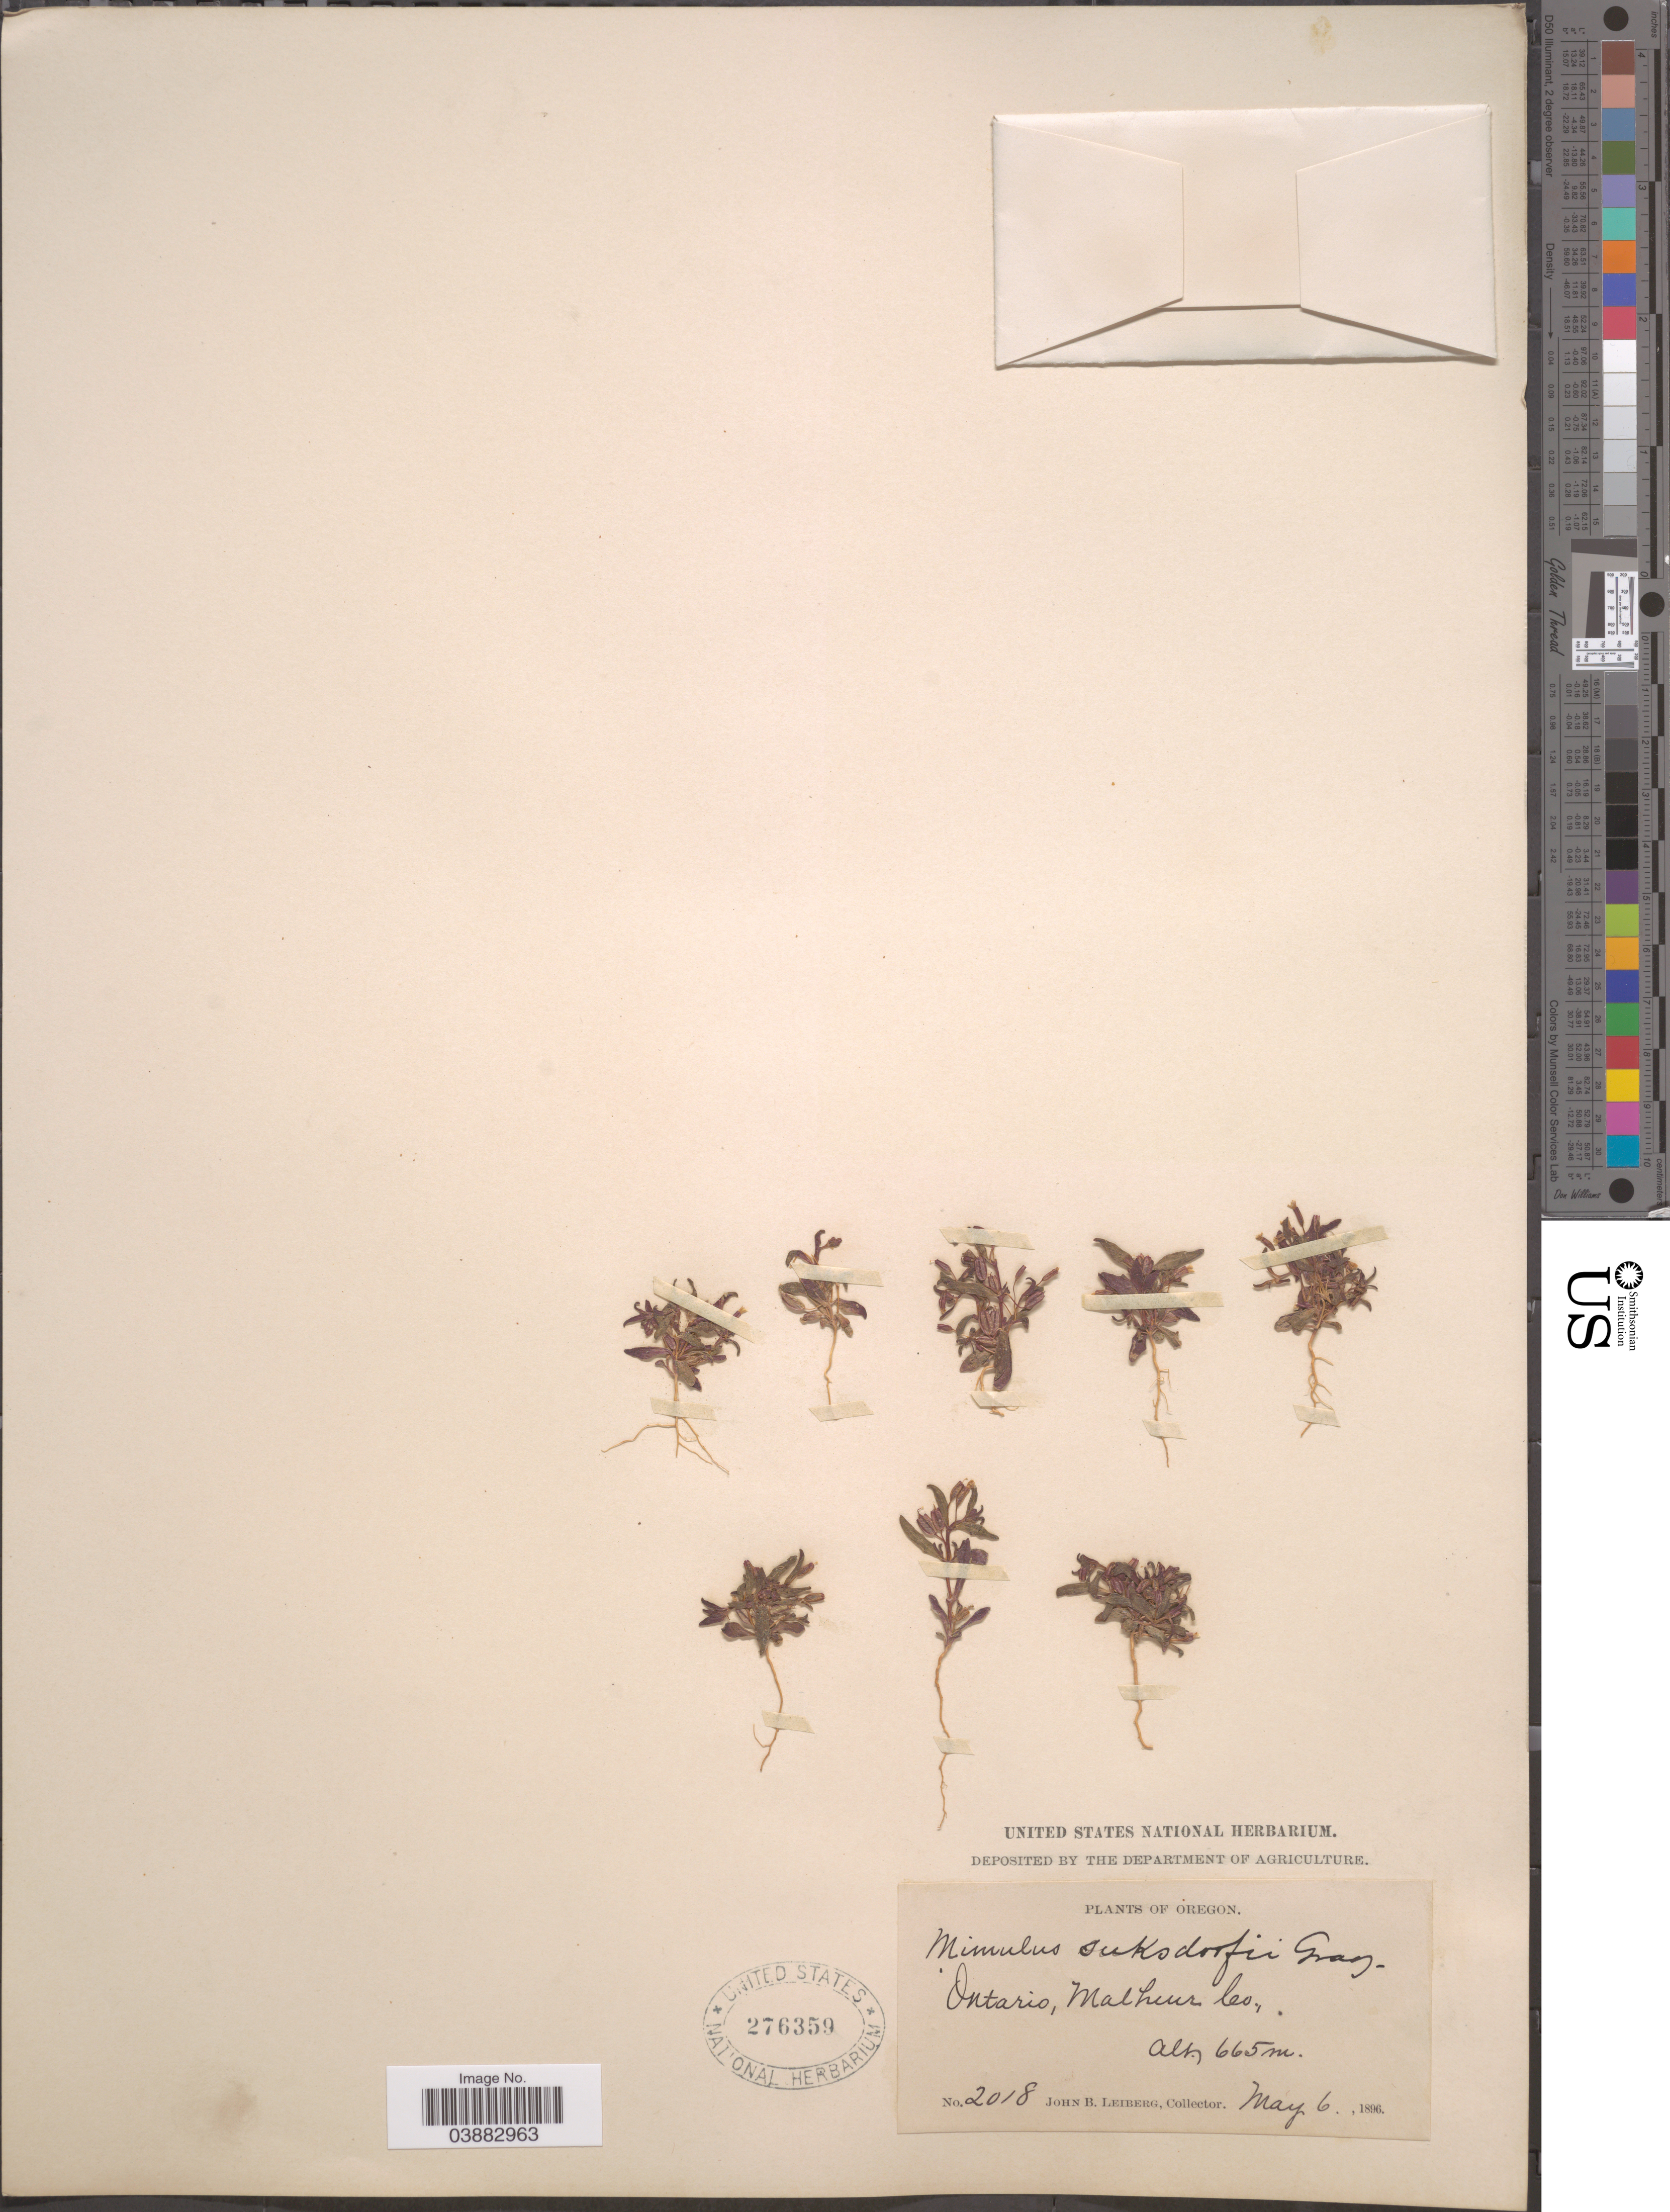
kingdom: Plantae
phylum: Tracheophyta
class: Magnoliopsida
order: Lamiales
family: Phrymaceae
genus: Mimulus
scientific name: Mimulus suksdorfii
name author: A. Gray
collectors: J. B. Leiberg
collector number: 2018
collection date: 1896-05-06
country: United States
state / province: Oregon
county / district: Malheur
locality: Ontario, Malheur Co.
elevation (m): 665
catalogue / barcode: US 276359